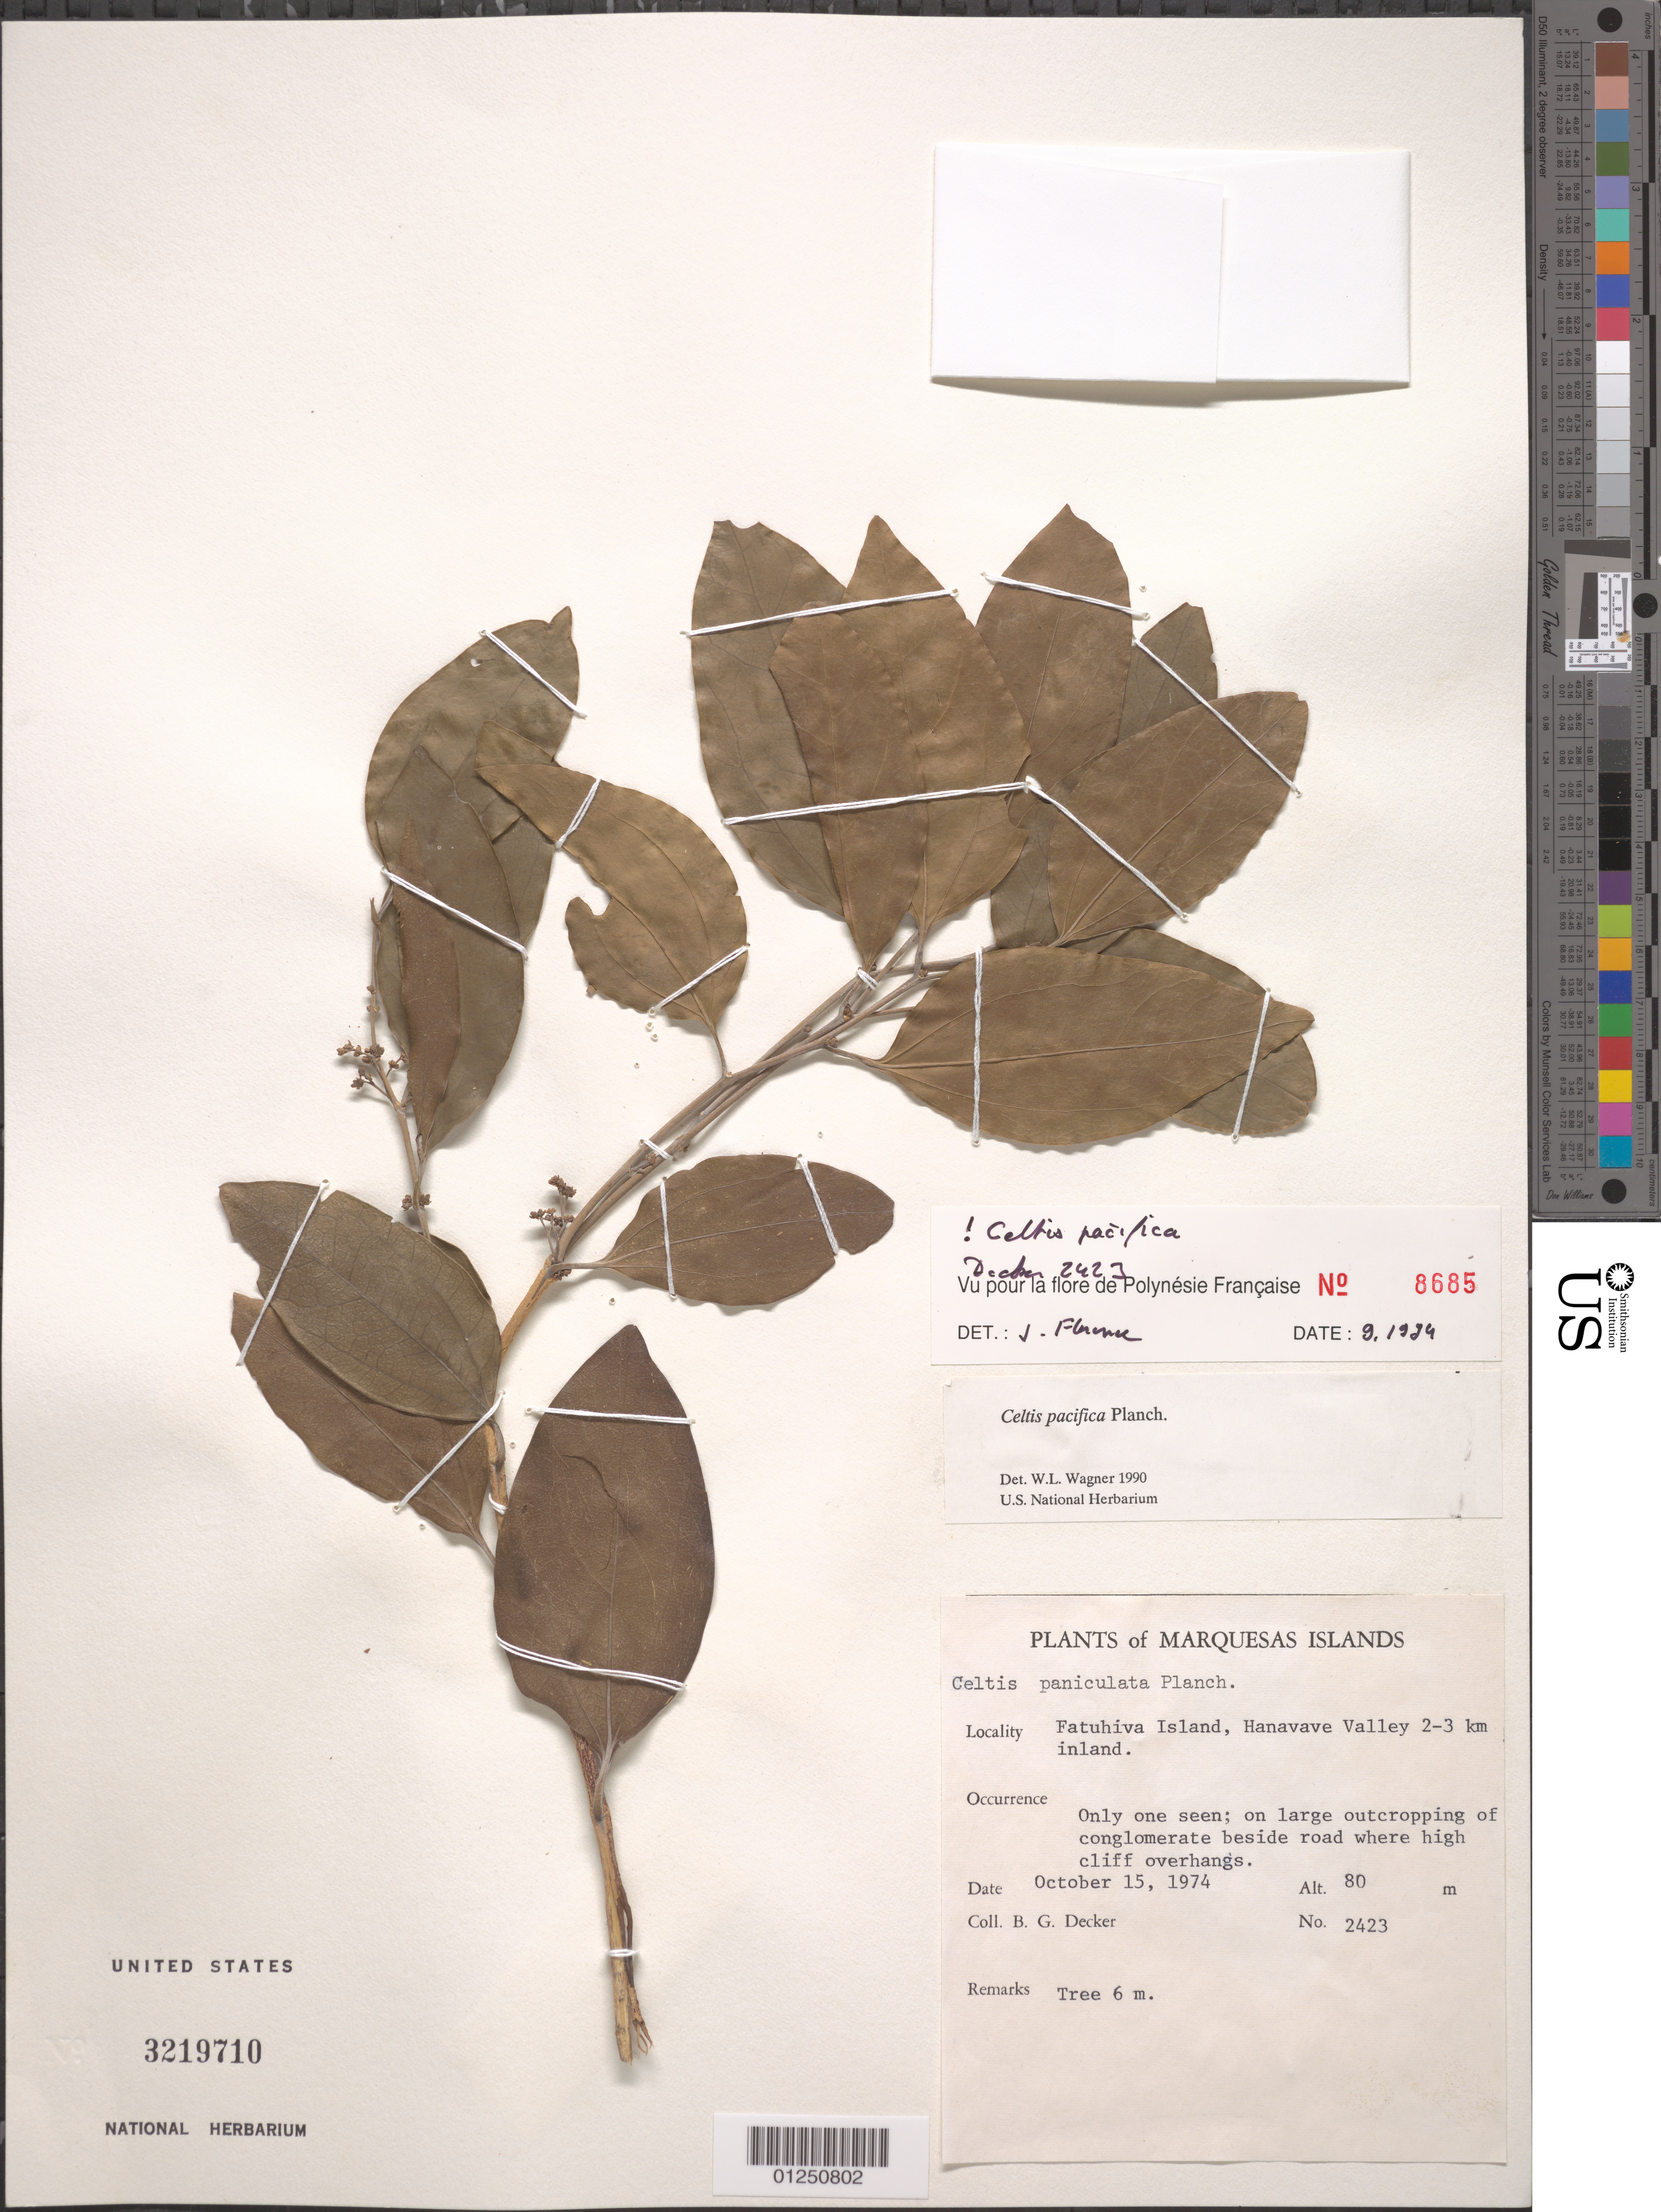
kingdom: Plantae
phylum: Tracheophyta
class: Magnoliopsida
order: Rosales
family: Cannabaceae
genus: Celtis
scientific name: Celtis pacifica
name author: Planch.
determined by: Wagner, W. L., (BOT), Smithsonian Institution - National Museum of Natural History (UNITED STATES)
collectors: B. G. Decker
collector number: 2423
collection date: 1974-10-15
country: French Polynesia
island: Fatu Hiva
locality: Hanavave Valley, 2-3 km inland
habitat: Only one seen; on large outcropping of conglomerate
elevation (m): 80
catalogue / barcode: US 3219710